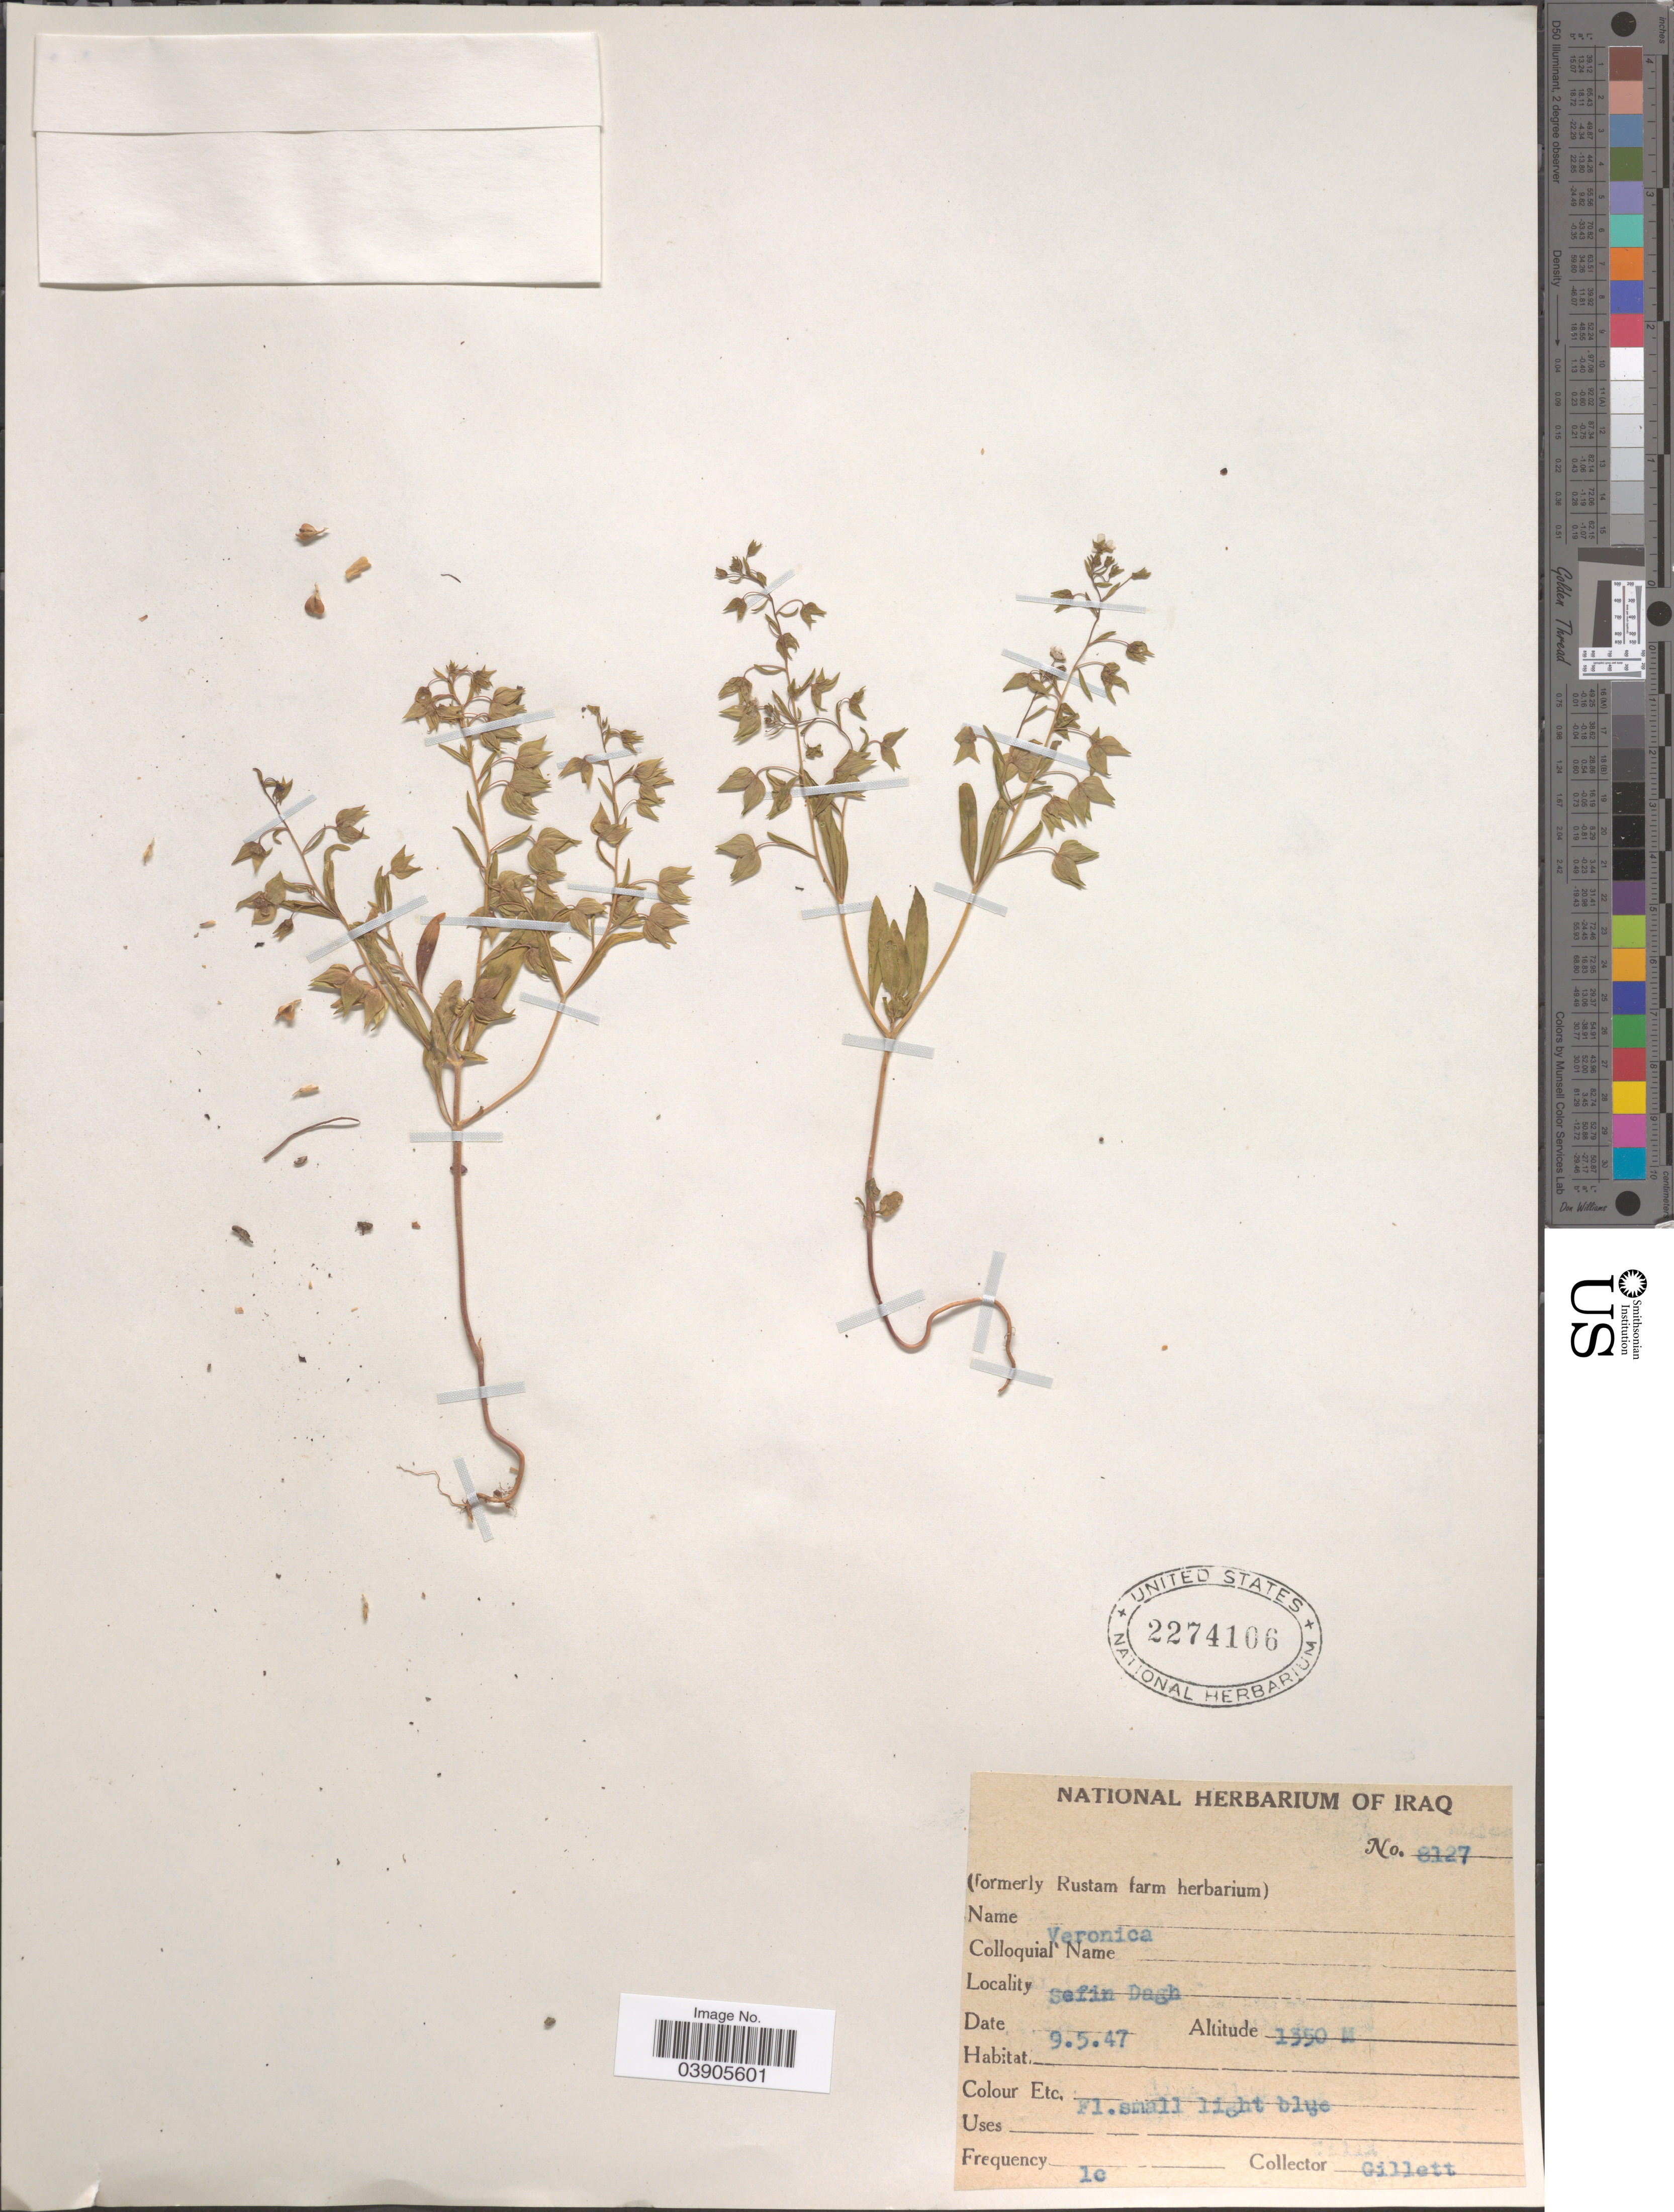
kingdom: Plantae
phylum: Tracheophyta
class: Magnoliopsida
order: Lamiales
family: Plantaginaceae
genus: Veronica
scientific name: Veronica sp.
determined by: Albach, Dirk C.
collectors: Gillett, --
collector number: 8127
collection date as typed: Transcribed d/m/y: 9/5/47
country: Iraq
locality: Sefin Dagh.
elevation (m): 1350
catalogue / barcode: US 2274106